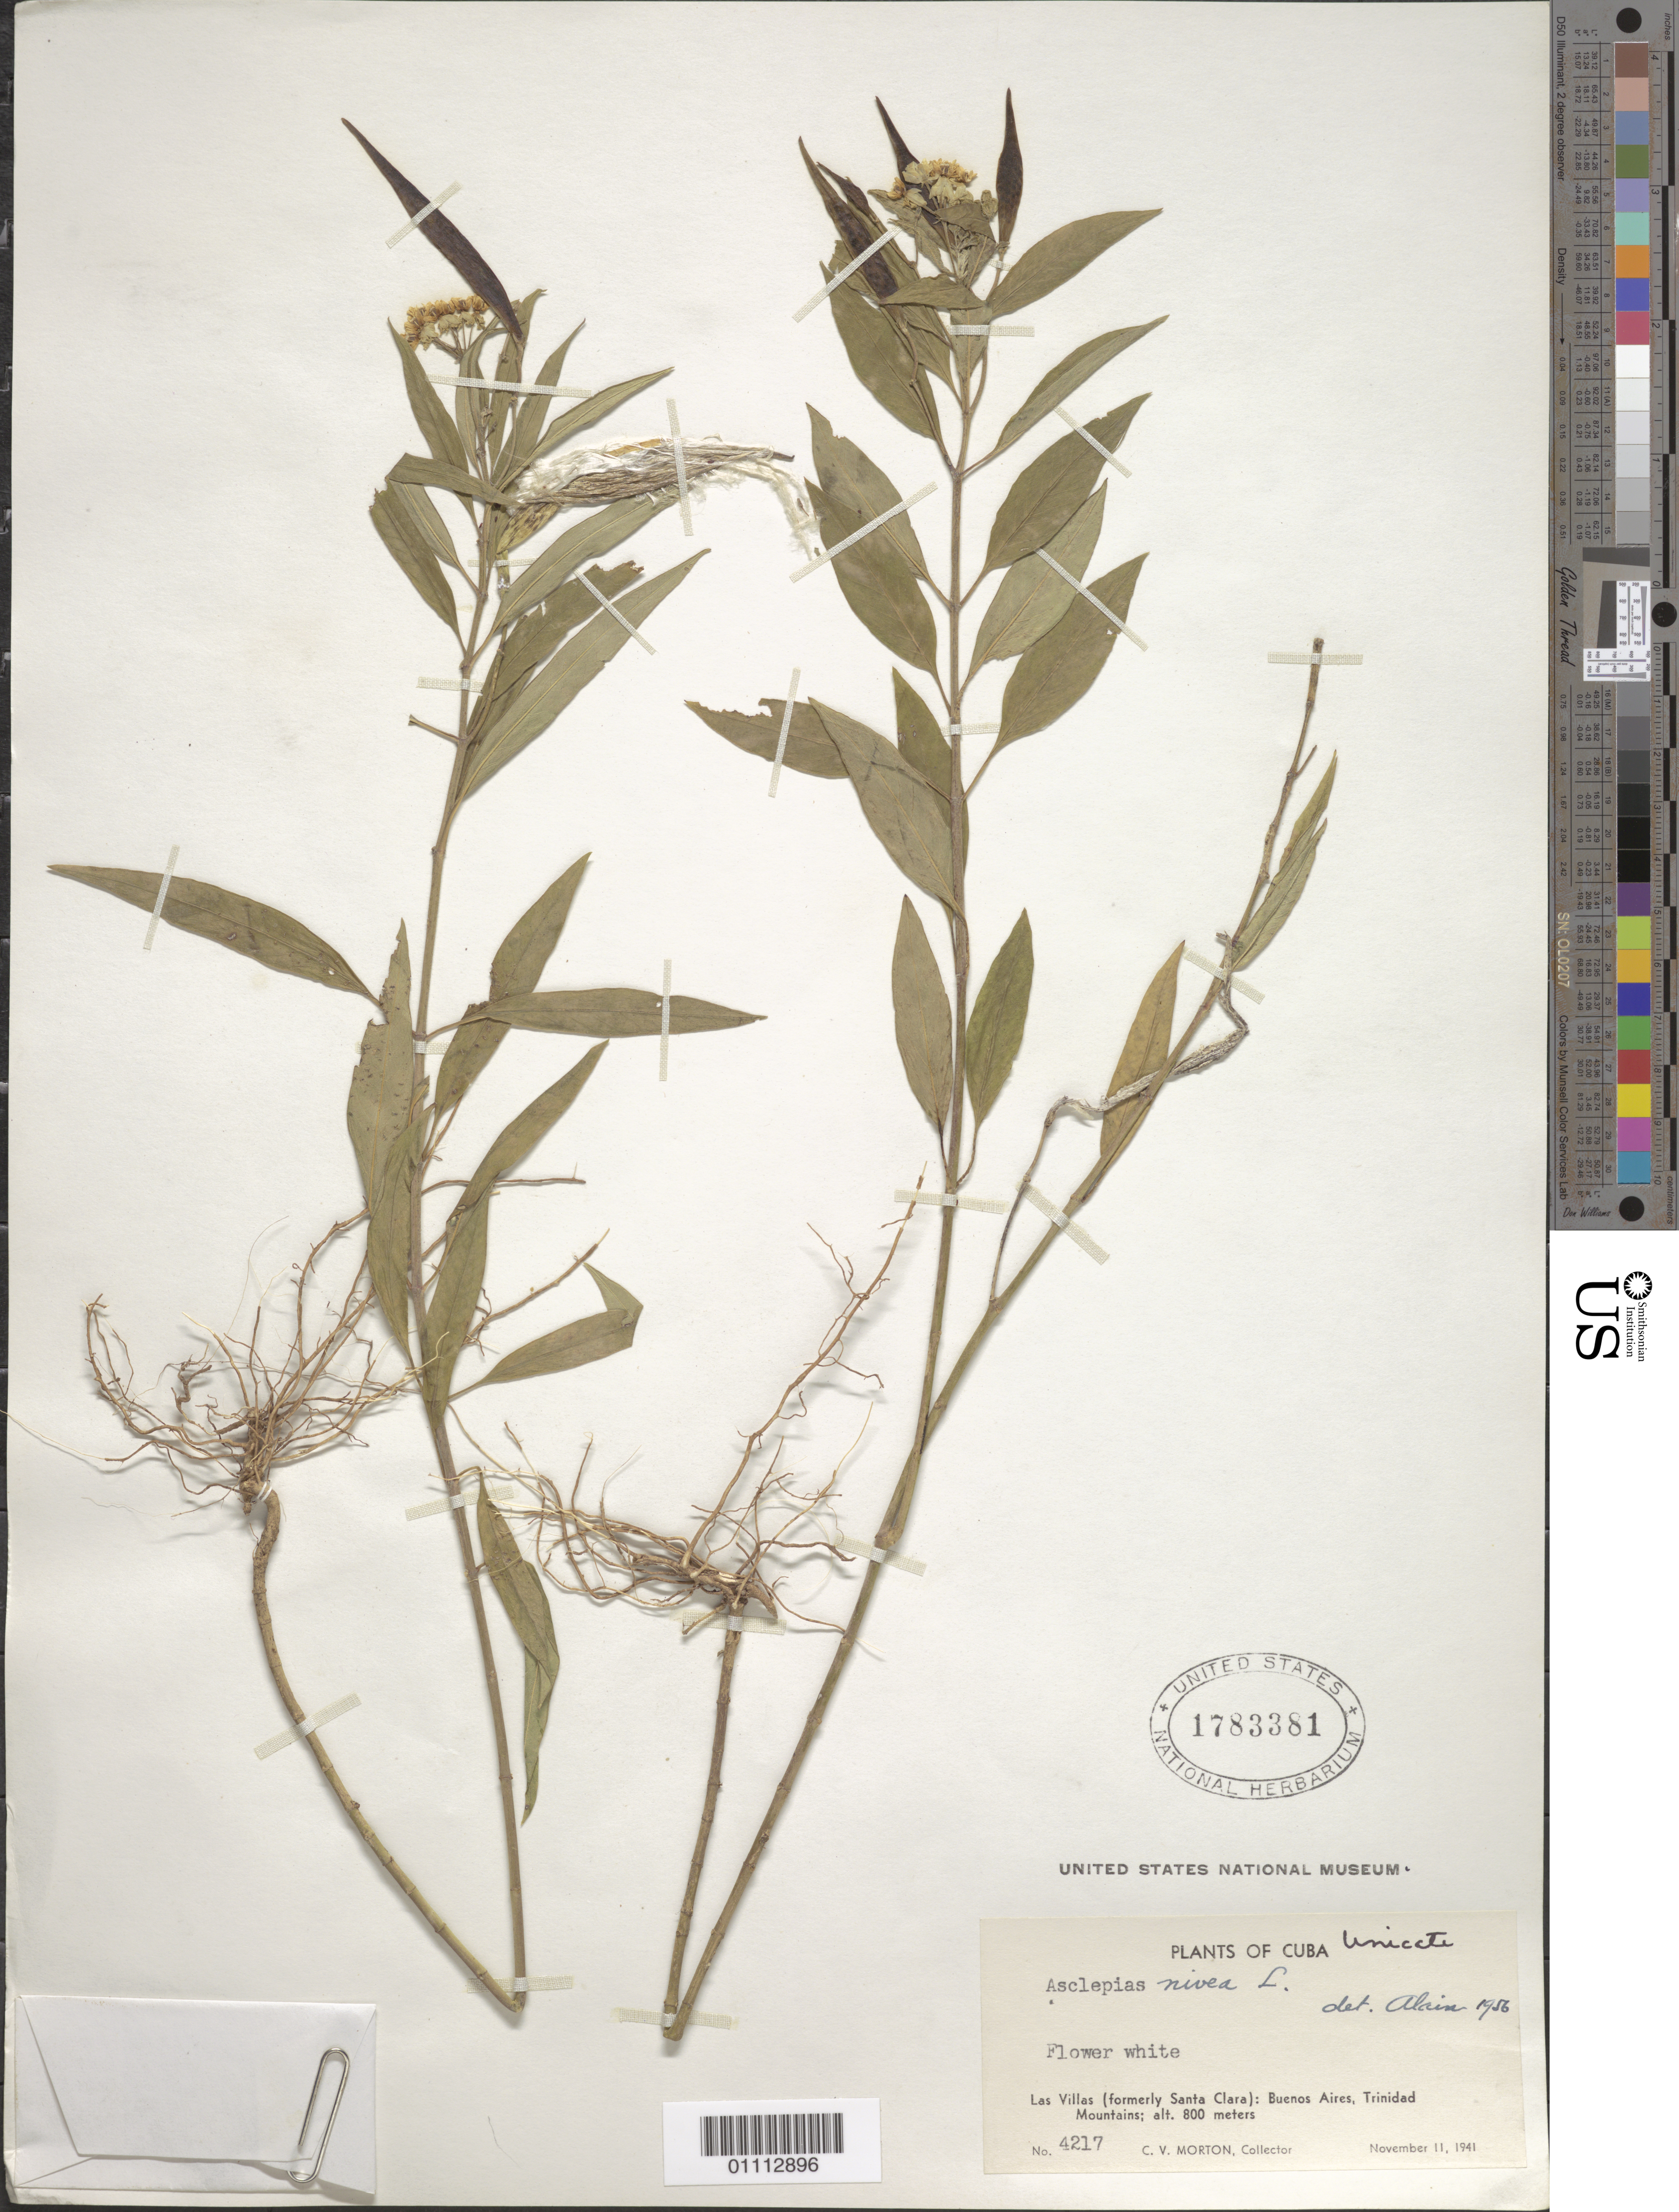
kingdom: Plantae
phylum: Tracheophyta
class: Magnoliopsida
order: Gentianales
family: Apocynaceae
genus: Asclepias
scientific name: Asclepias nivea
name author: L.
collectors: C. V. Morton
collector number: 4217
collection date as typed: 11 Nov 1941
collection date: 1941-11-11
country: Cuba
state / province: Sancti Spiritus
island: Cuba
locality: Buenos Aires, Trinidad Mountains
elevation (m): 800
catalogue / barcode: US 1783381